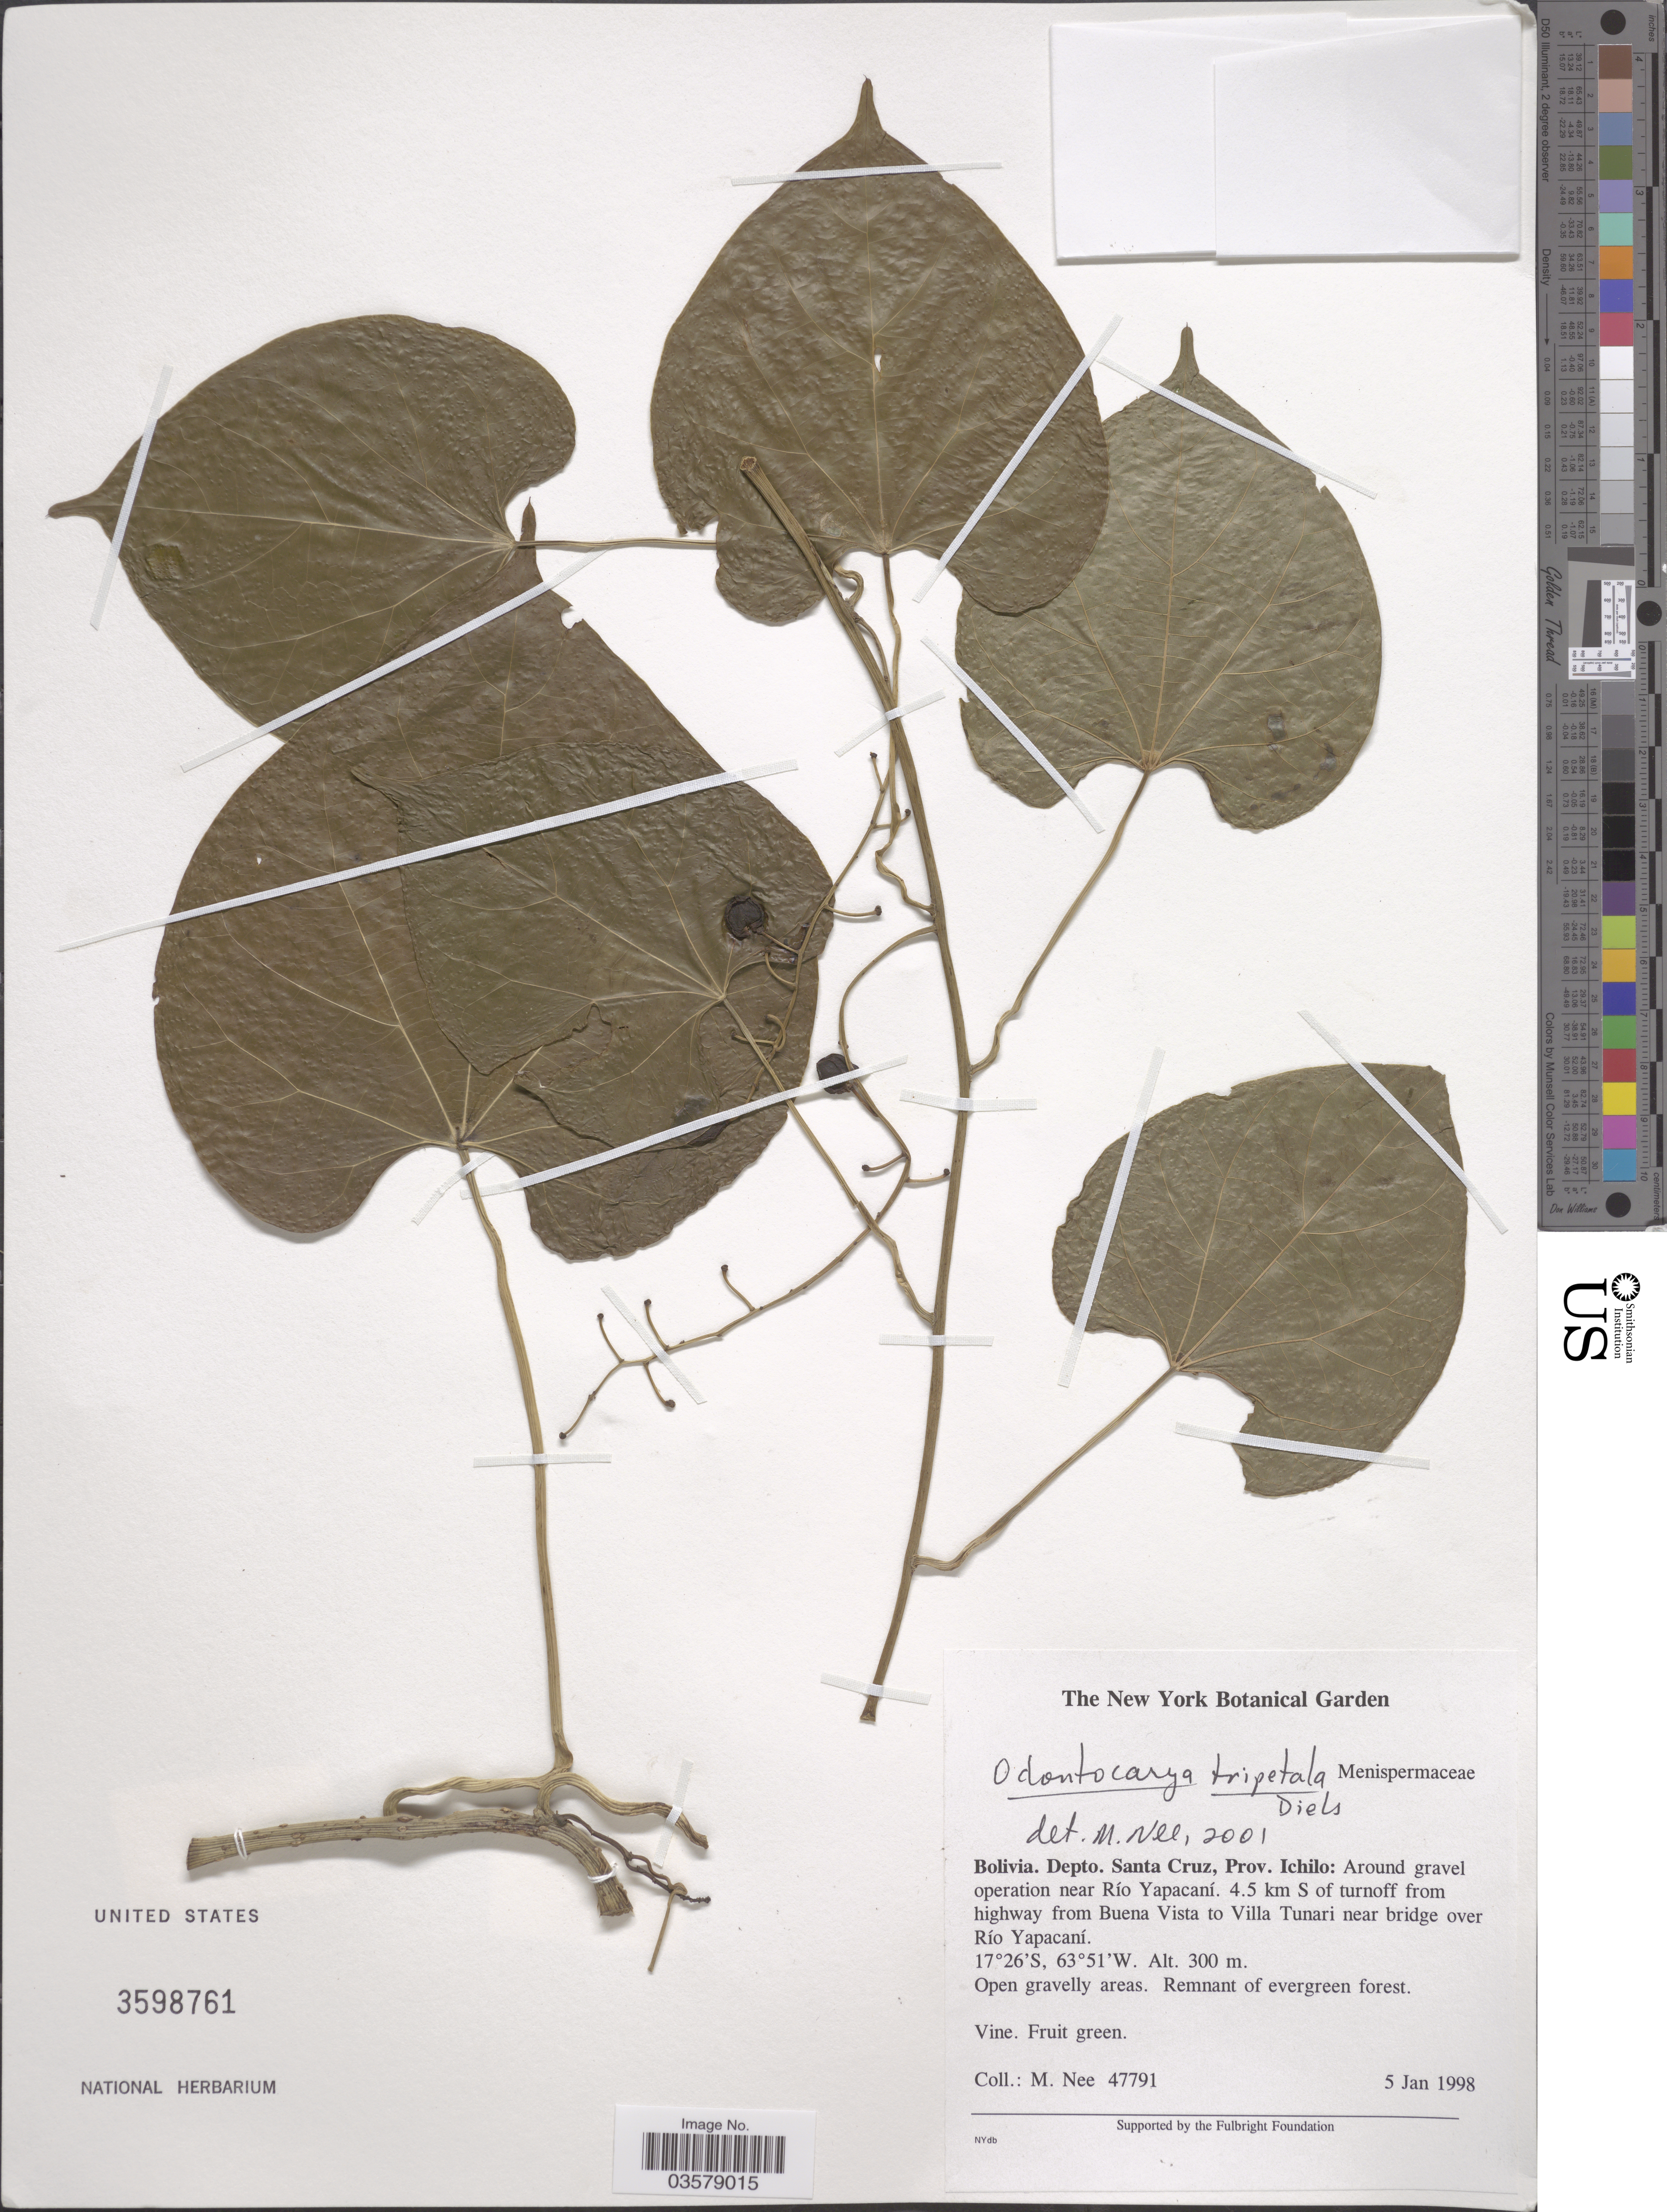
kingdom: Plantae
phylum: Tracheophyta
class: Magnoliopsida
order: Ranunculales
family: Menispermaceae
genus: Odontocarya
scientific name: Odontocarya tripetala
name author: Diels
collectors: M. Nee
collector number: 47791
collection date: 1998-01-05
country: Bolivia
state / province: Santa Cruz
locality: Depto. Santa Cruz, Prov. Ichilo: Around gravel operations near Río Yapacaní. 4.5 km S of turnoff from highway from Buena Vista to Villa Tunari near bridge over Río Yapacaní.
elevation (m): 300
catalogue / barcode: US 3598761